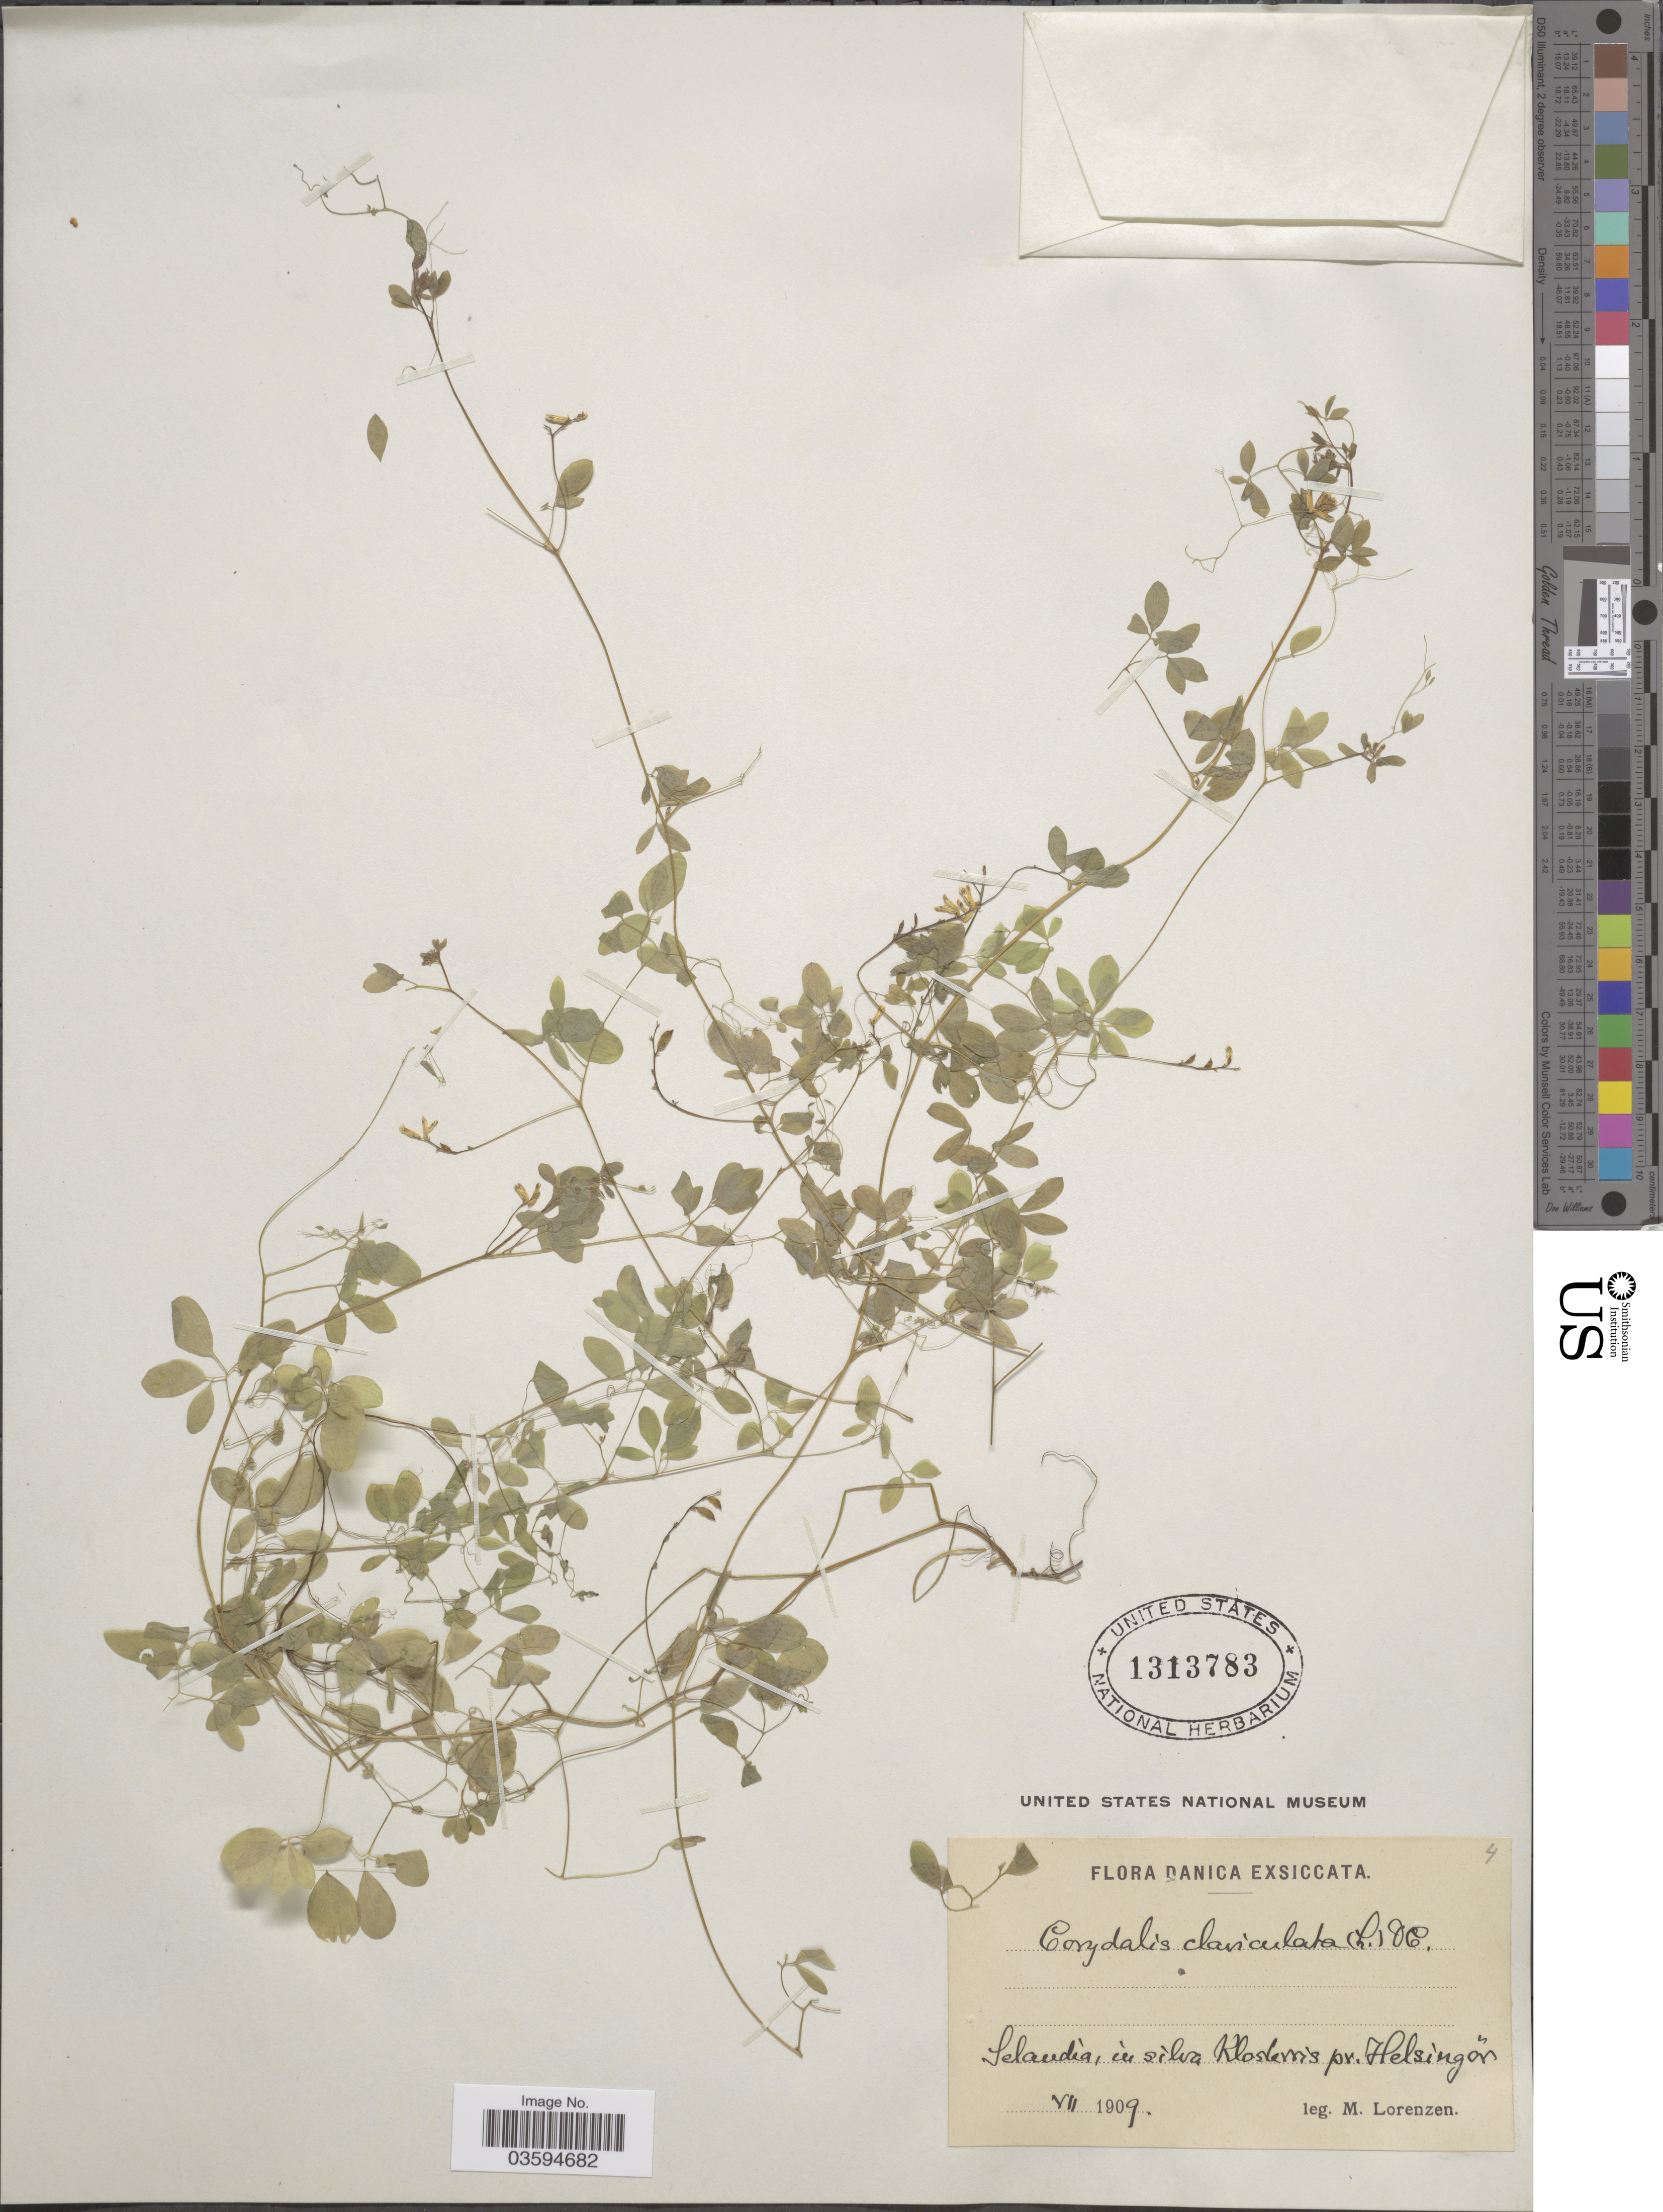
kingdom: Plantae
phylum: Tracheophyta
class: Magnoliopsida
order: Ranunculales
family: Papaveraceae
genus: Corydalis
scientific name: Corydalis claviculata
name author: DC.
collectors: M. Lorenzen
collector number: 4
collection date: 1909-07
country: Denmark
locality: Danica. Selandia, in silva Klosterris pr. Helsingon.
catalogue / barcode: US 1313783